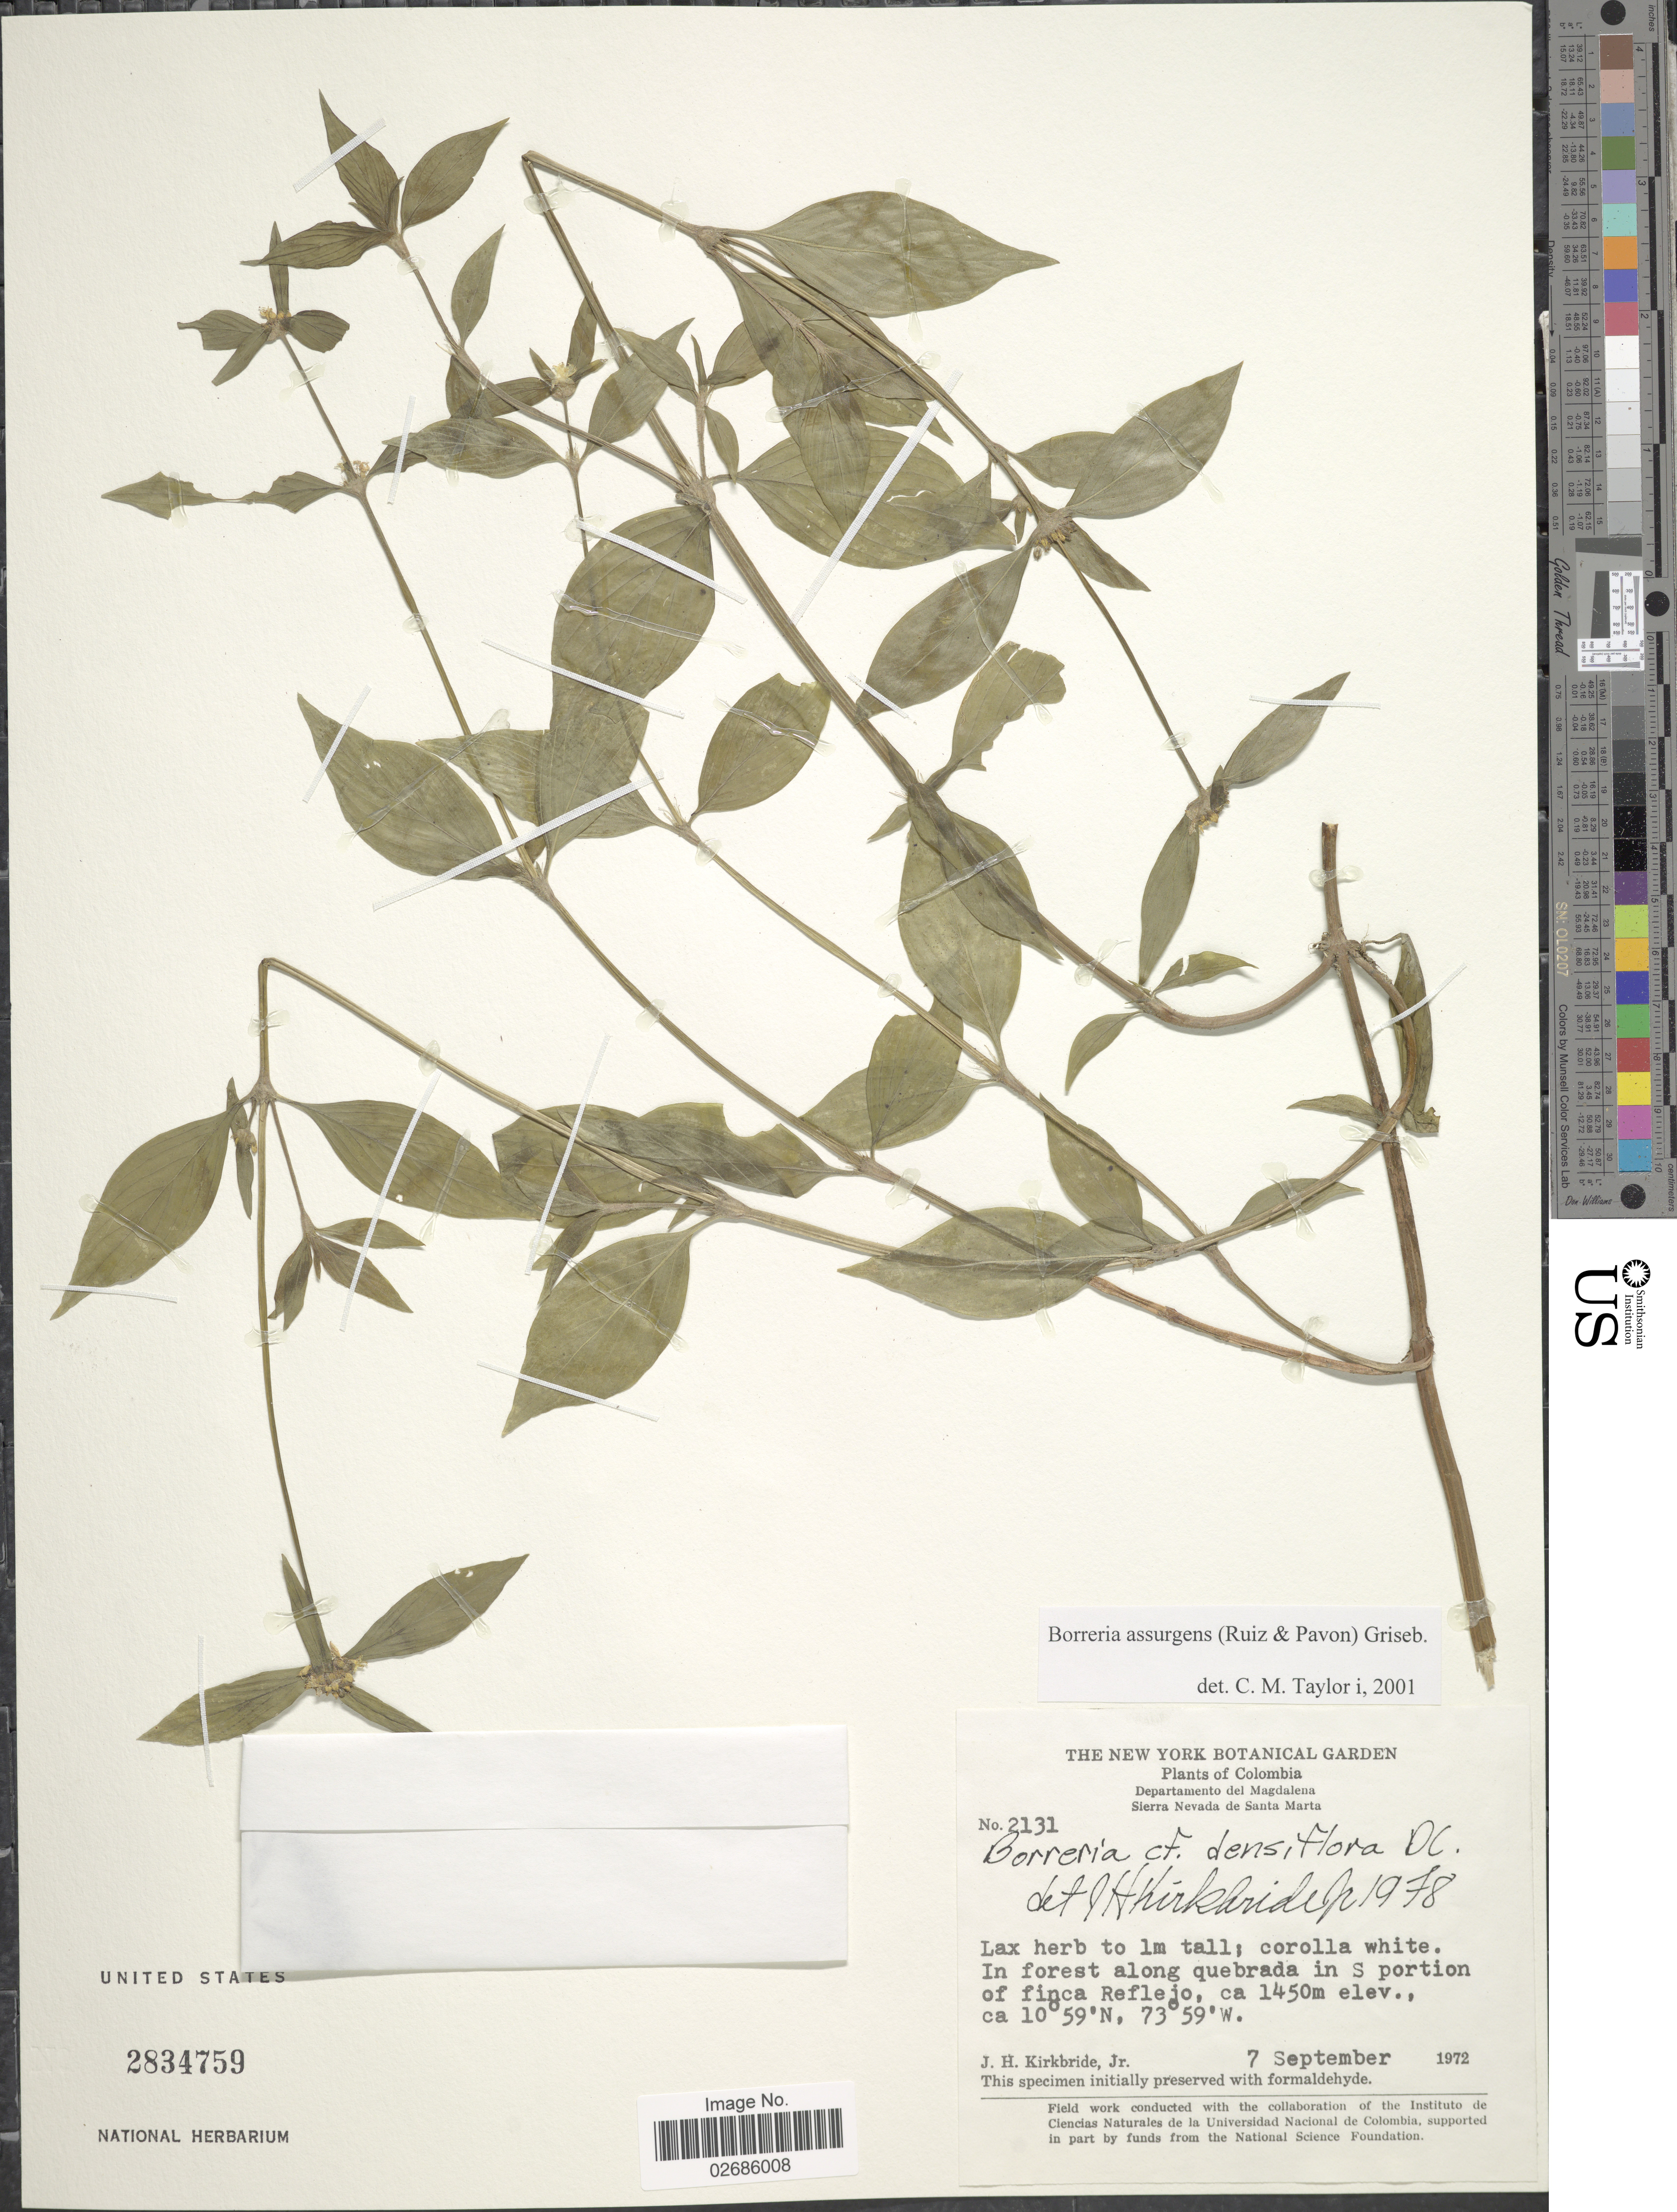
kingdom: Plantae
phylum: Tracheophyta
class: Magnoliopsida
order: Gentianales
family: Rubiaceae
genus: Borreria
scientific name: Borreria assurgens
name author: (Ruiz & Pav.) Griseb.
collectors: J. H. Kirkbride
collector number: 2131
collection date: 1972-09-07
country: Colombia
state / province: Magdalena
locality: Departamento del Magdalena. Sierra Nevada de Santa Marta. In forest along quebrada in S portion of finca Reflejo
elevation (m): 1450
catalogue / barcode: US 2834759